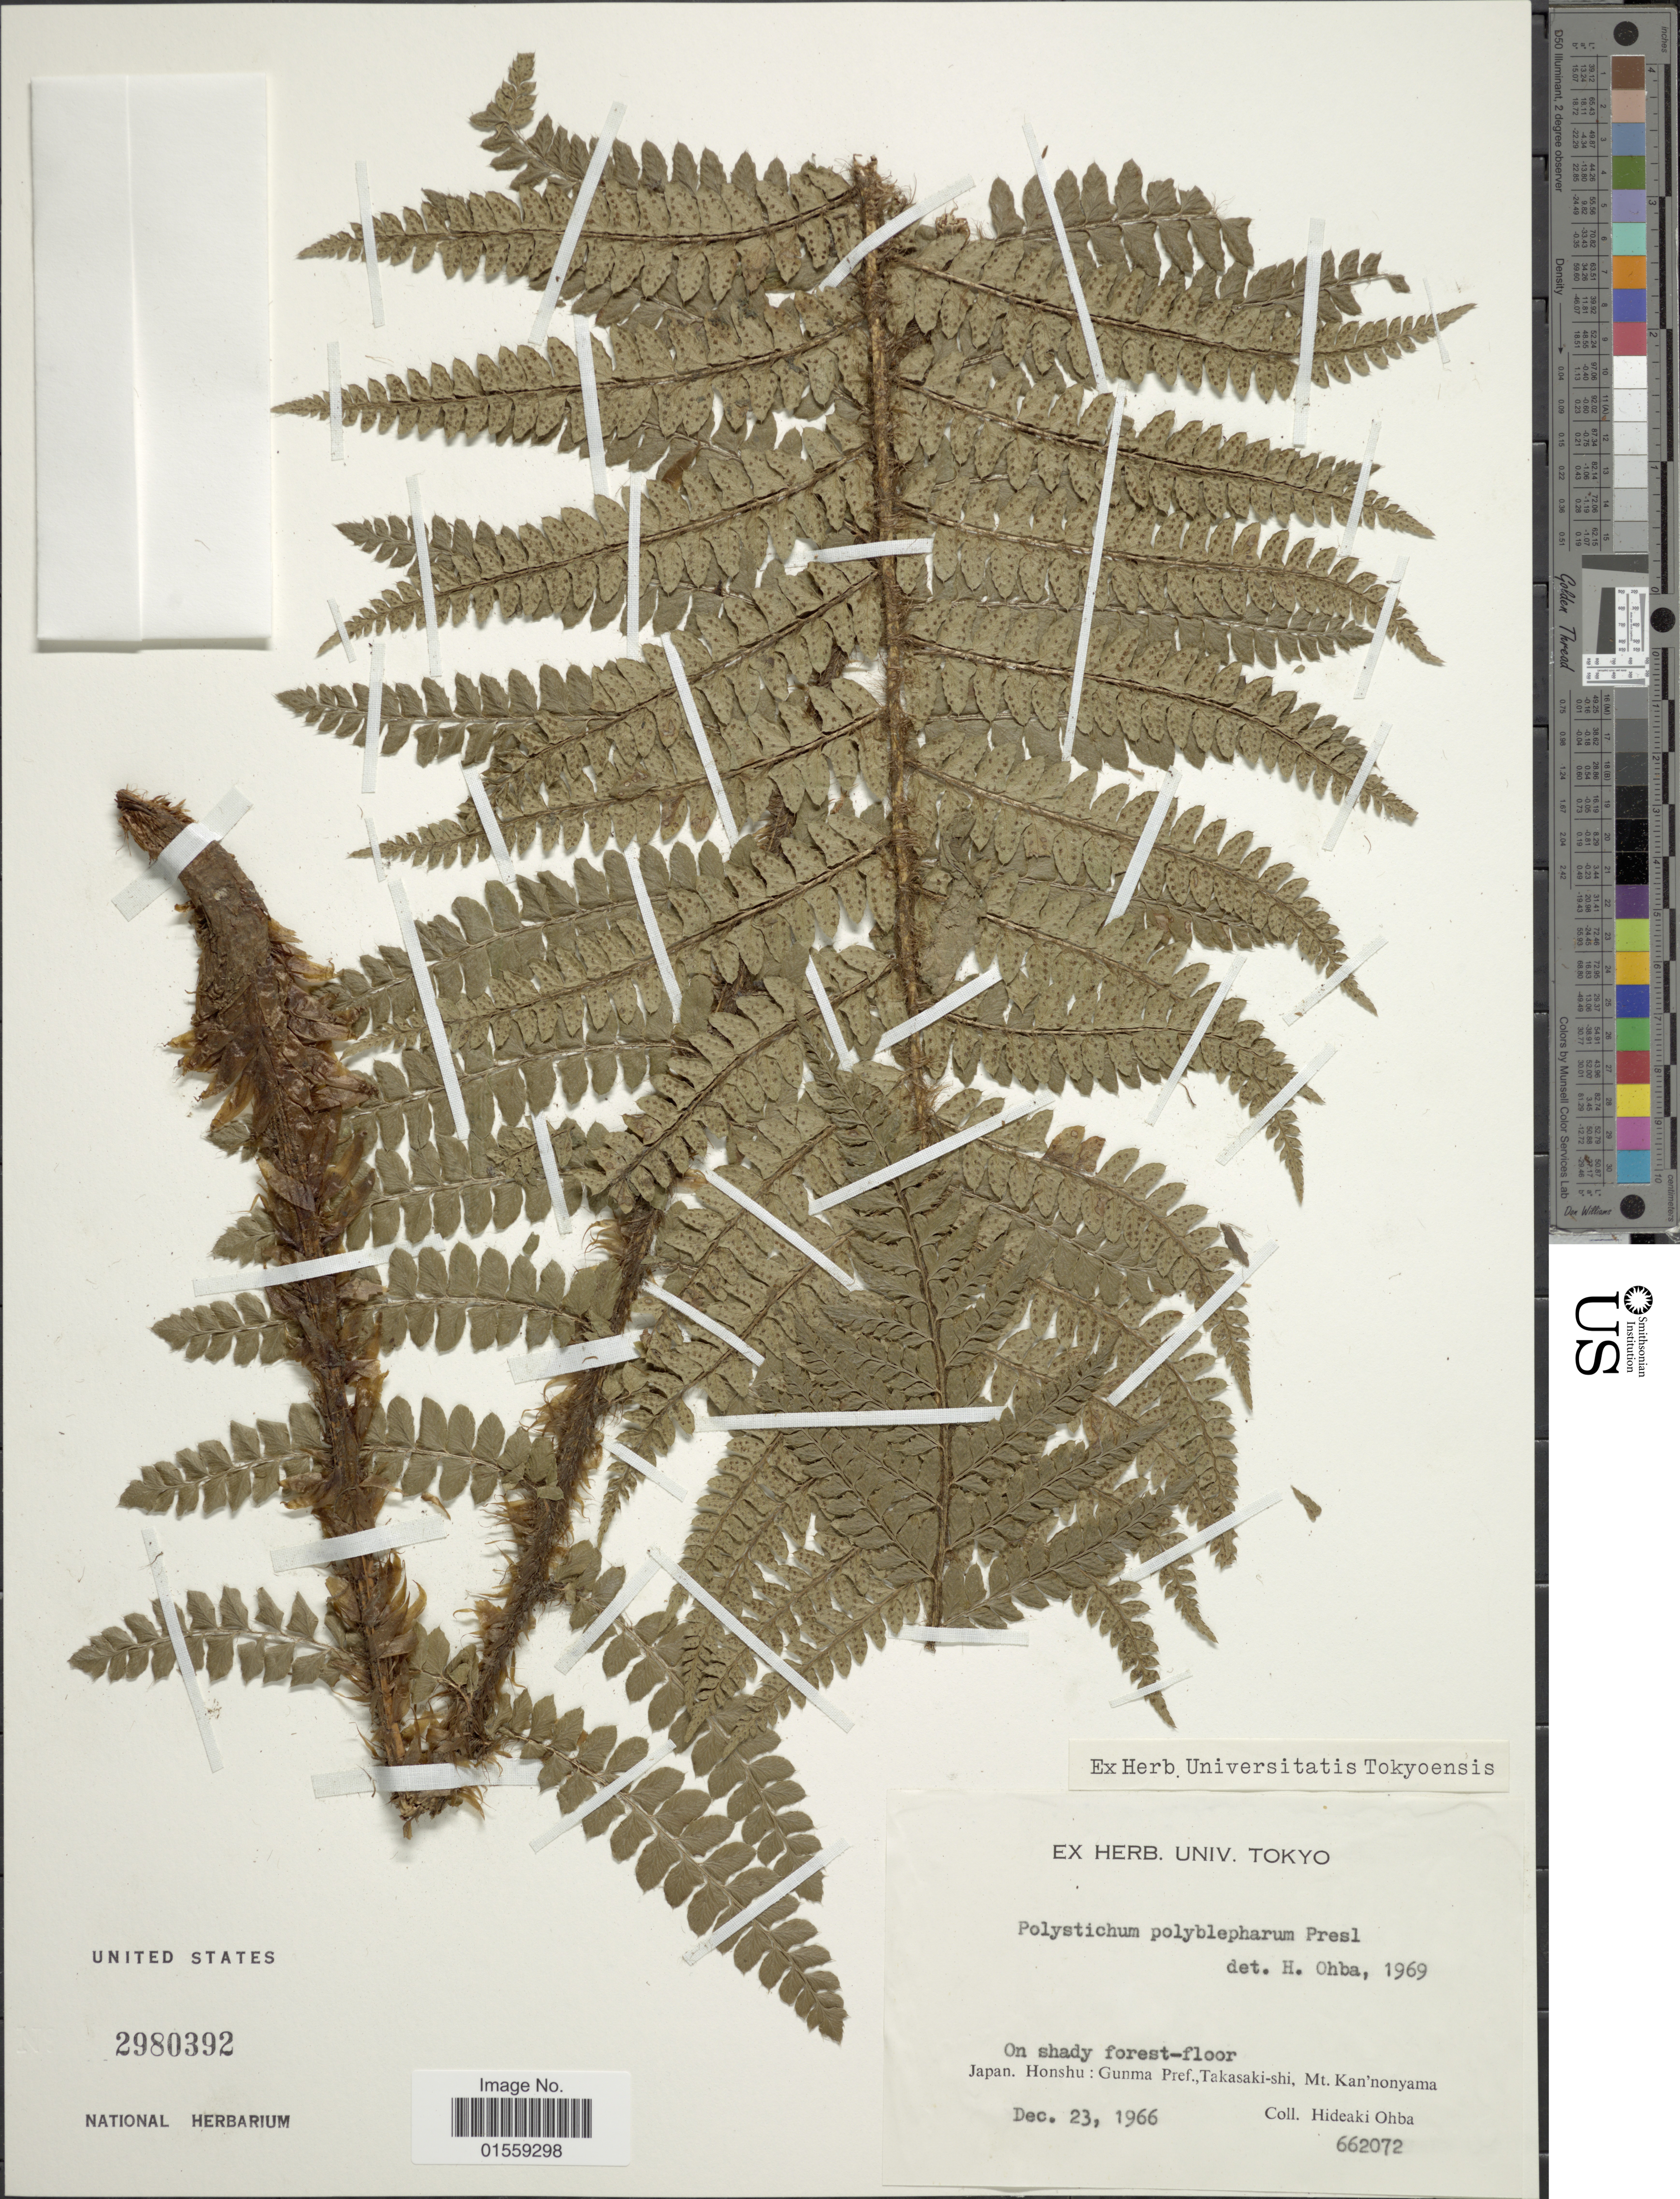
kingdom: Plantae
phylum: Tracheophyta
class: Polypodiopsida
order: Polypodiales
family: Dryopteridaceae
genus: Polystichum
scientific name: Polystichum polyblepharum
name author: (Roemer ex Kunze) C. Presl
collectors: H. Ohba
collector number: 662072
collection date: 1966-12-23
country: Japan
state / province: Gunma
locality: Japan. Honshu: Gunma Pref., Takasaki-shi, Mt. Kan'nonyama.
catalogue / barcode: US 2980392